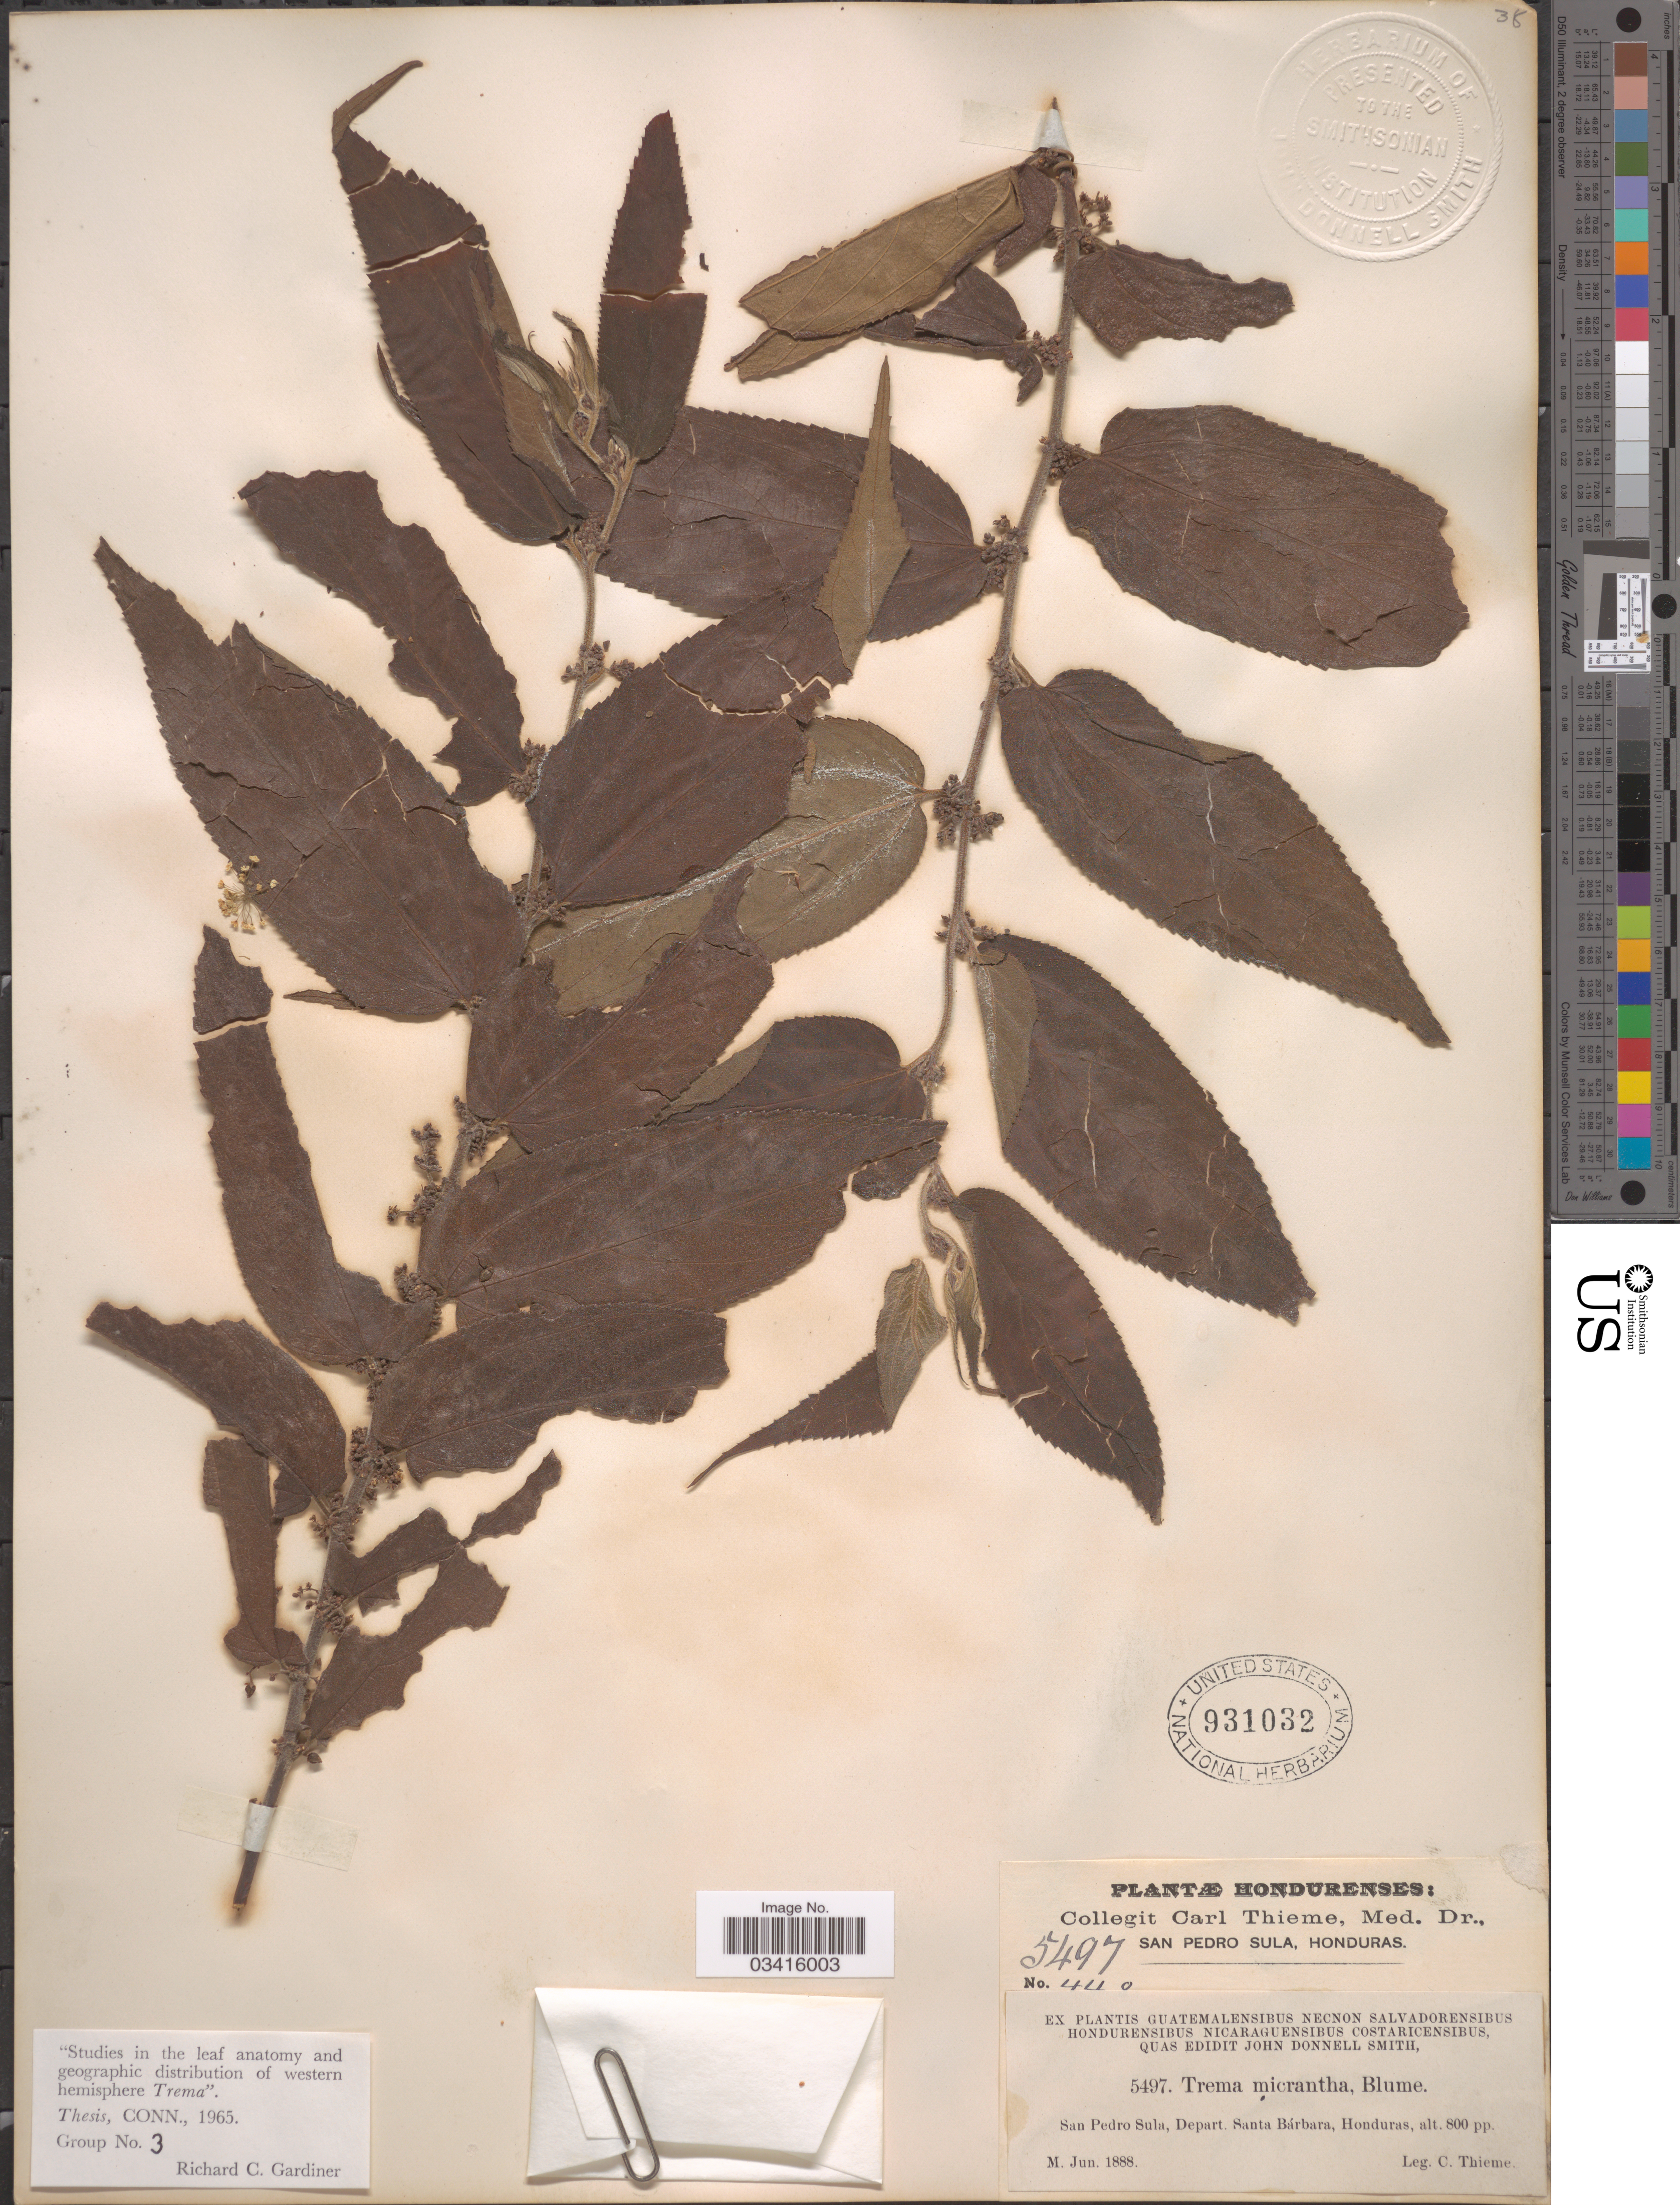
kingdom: Plantae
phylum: Tracheophyta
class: Magnoliopsida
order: Rosales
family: Cannabaceae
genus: Trema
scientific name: Trema micranthum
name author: (L.) Blume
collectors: C. Thieme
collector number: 5497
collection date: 1888-06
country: Honduras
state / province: Santa Bárbara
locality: San Pedro Sula, Depart. Santa Bárbara.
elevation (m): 244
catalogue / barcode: US 931032